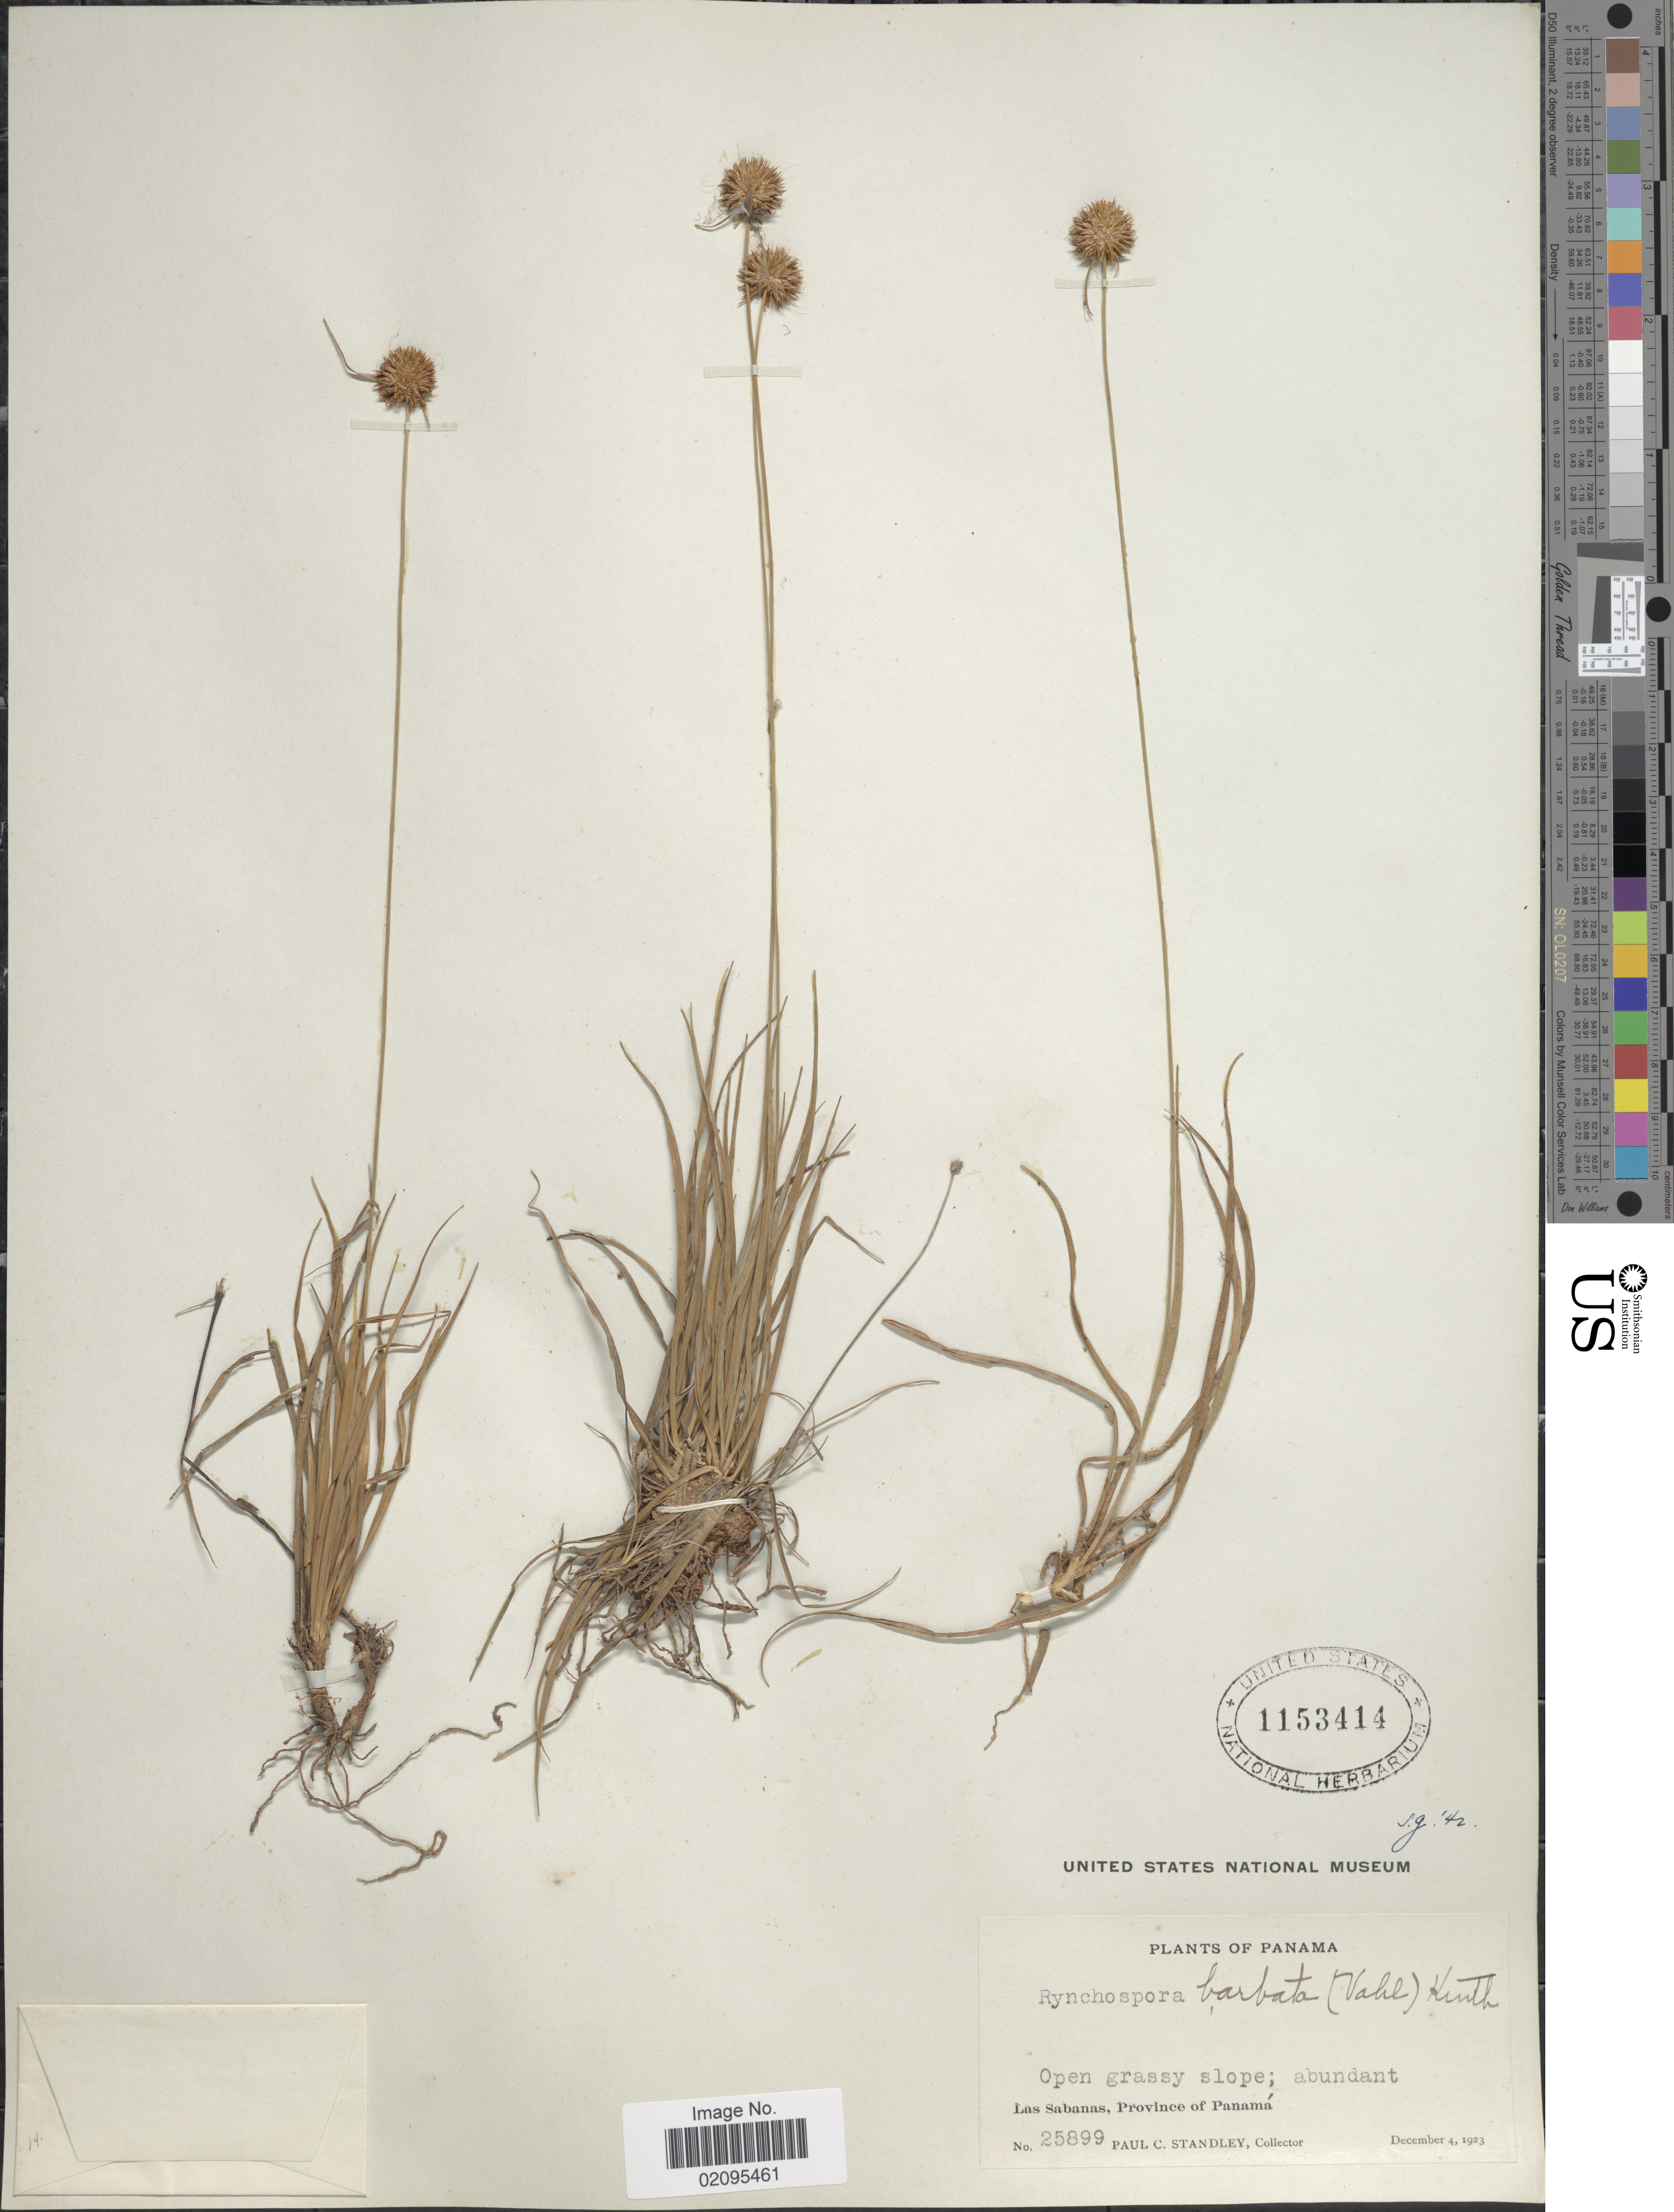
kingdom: Plantae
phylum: Tracheophyta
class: Liliopsida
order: Poales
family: Cyperaceae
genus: Rhynchospora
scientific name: Rhynchospora barbata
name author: (Vahl) Kunth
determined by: Alves, K.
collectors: P. C. Standley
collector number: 25899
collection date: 1923-12-04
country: Panama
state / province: Panamá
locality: Open grassy slope, Las Sabanas.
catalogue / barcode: US 1153414